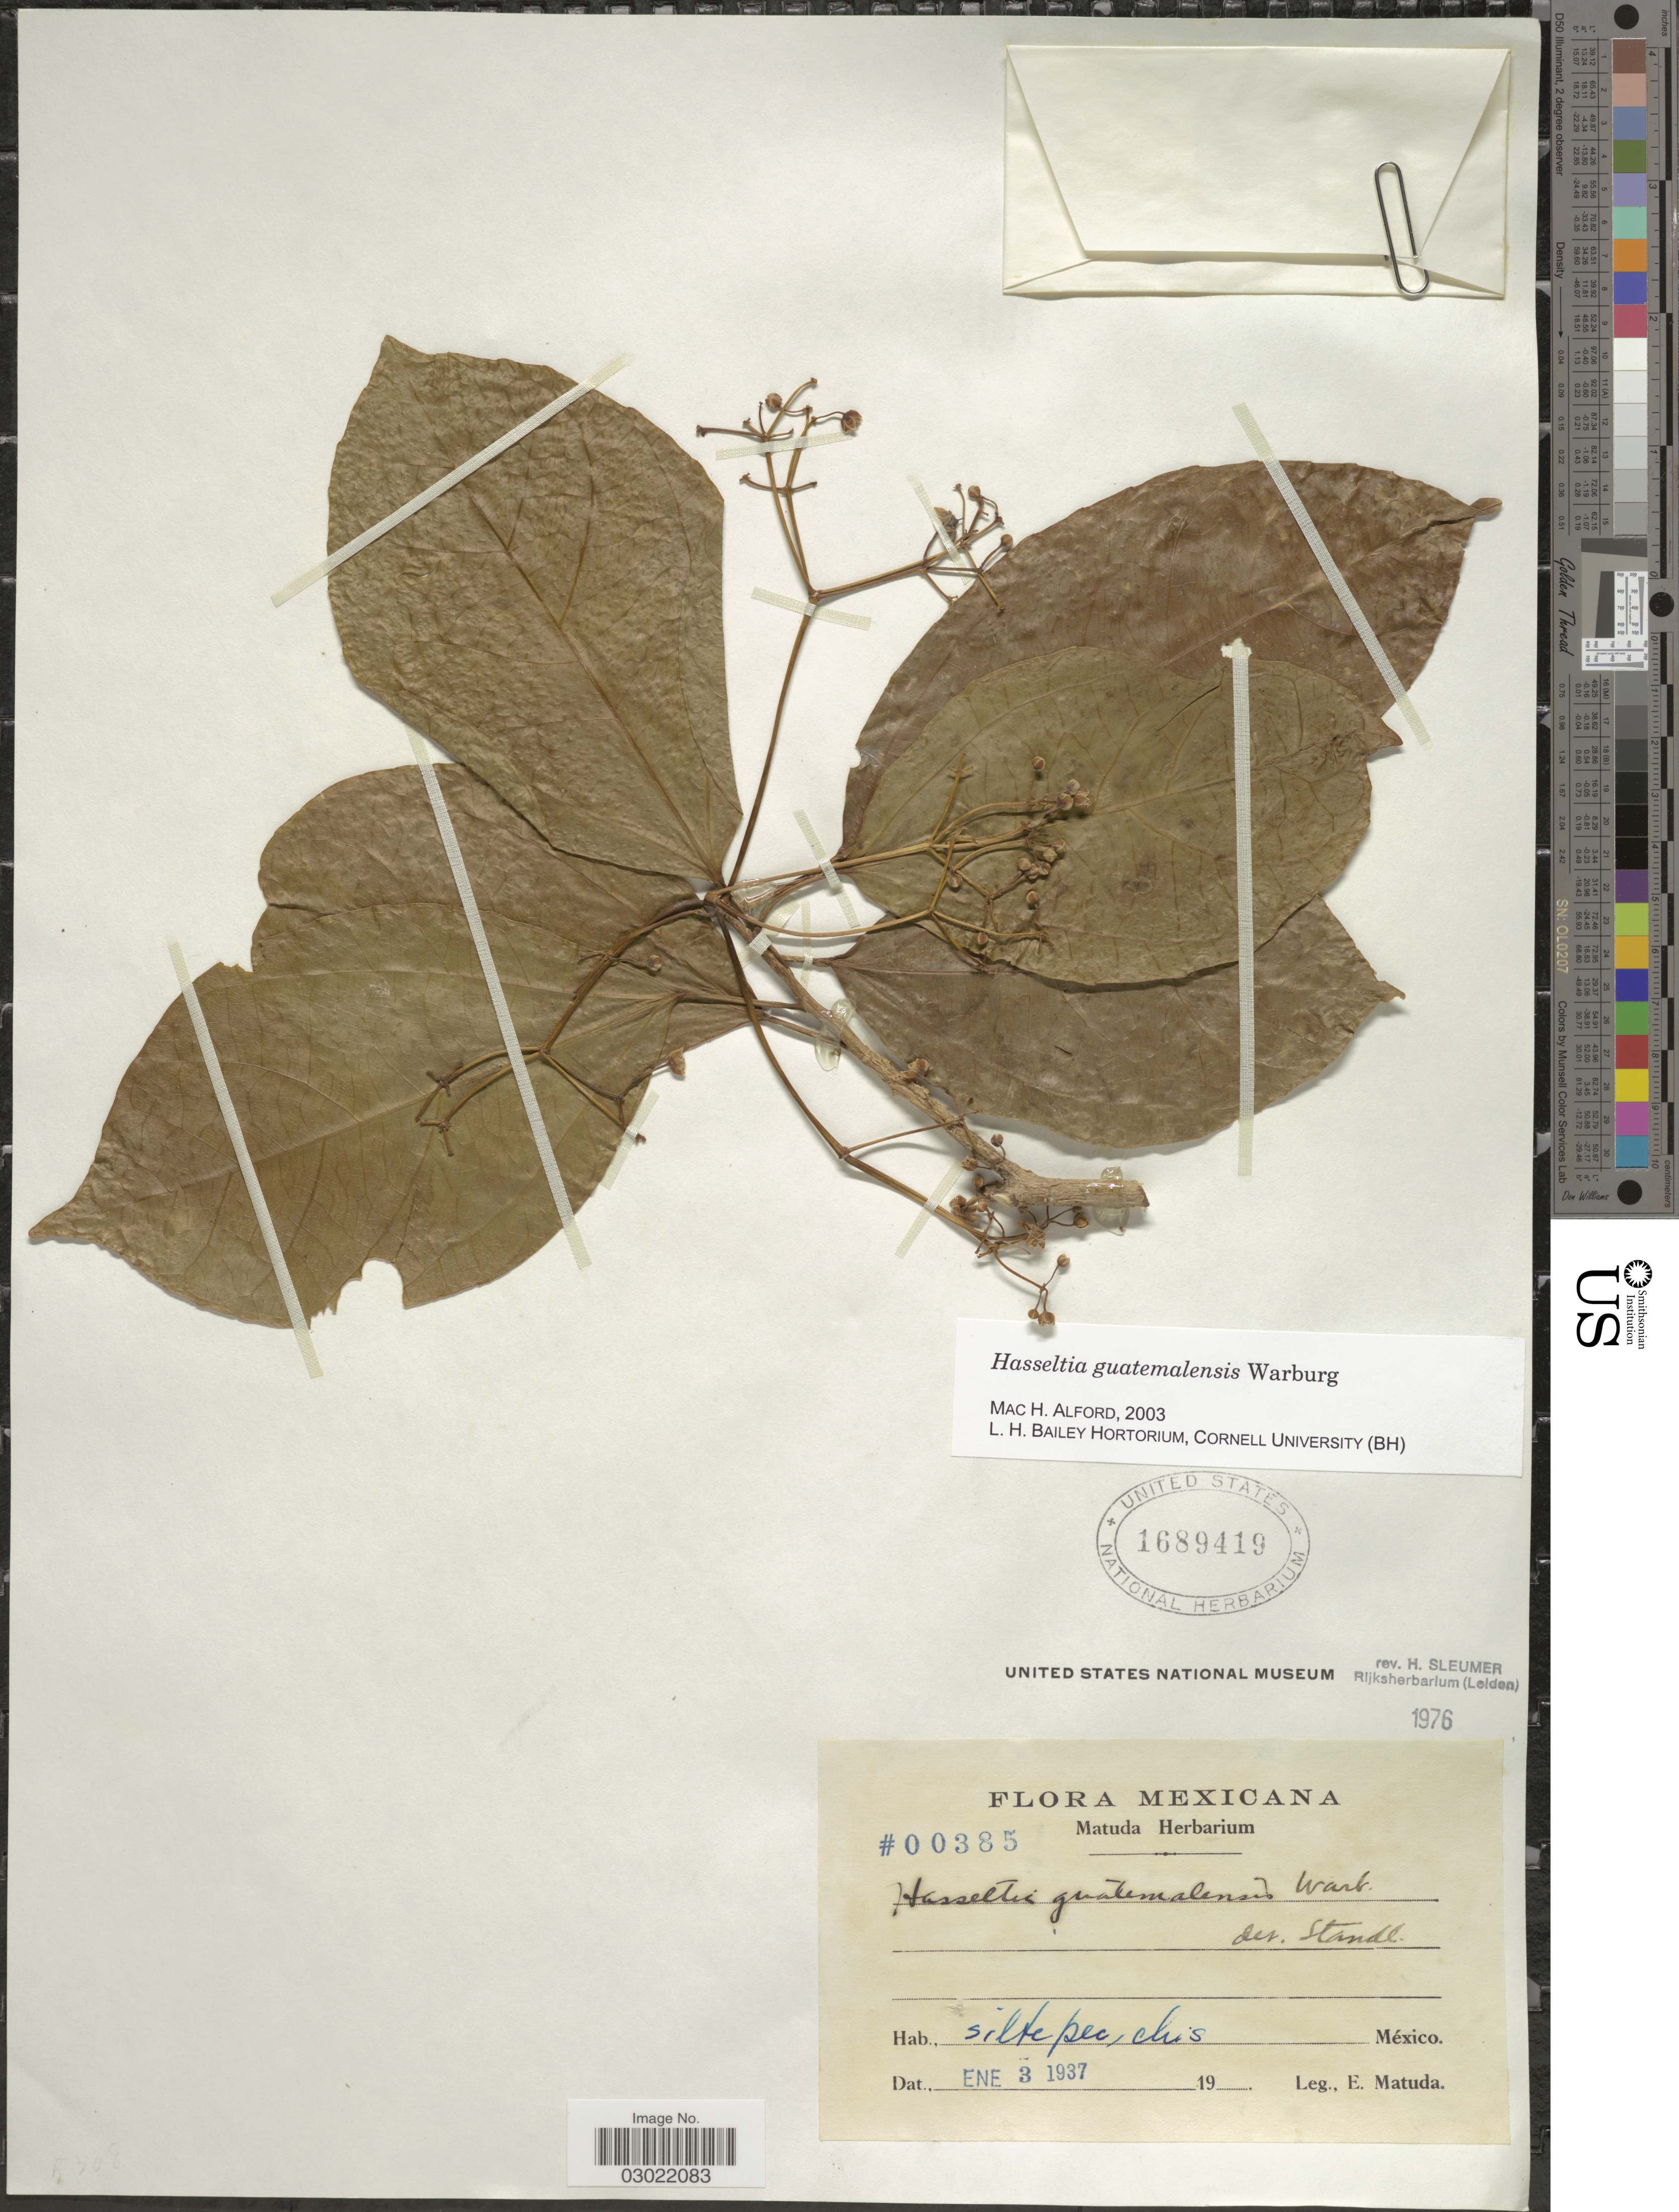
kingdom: Plantae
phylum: Tracheophyta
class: Magnoliopsida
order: Malpighiales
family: Salicaceae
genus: Hasseltia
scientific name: Hasseltia guatemalensis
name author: Warb.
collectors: E. Matuda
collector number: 00385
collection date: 1937-01-03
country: Mexico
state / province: Chiapas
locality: Siltepec, Chis.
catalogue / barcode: US 1689419